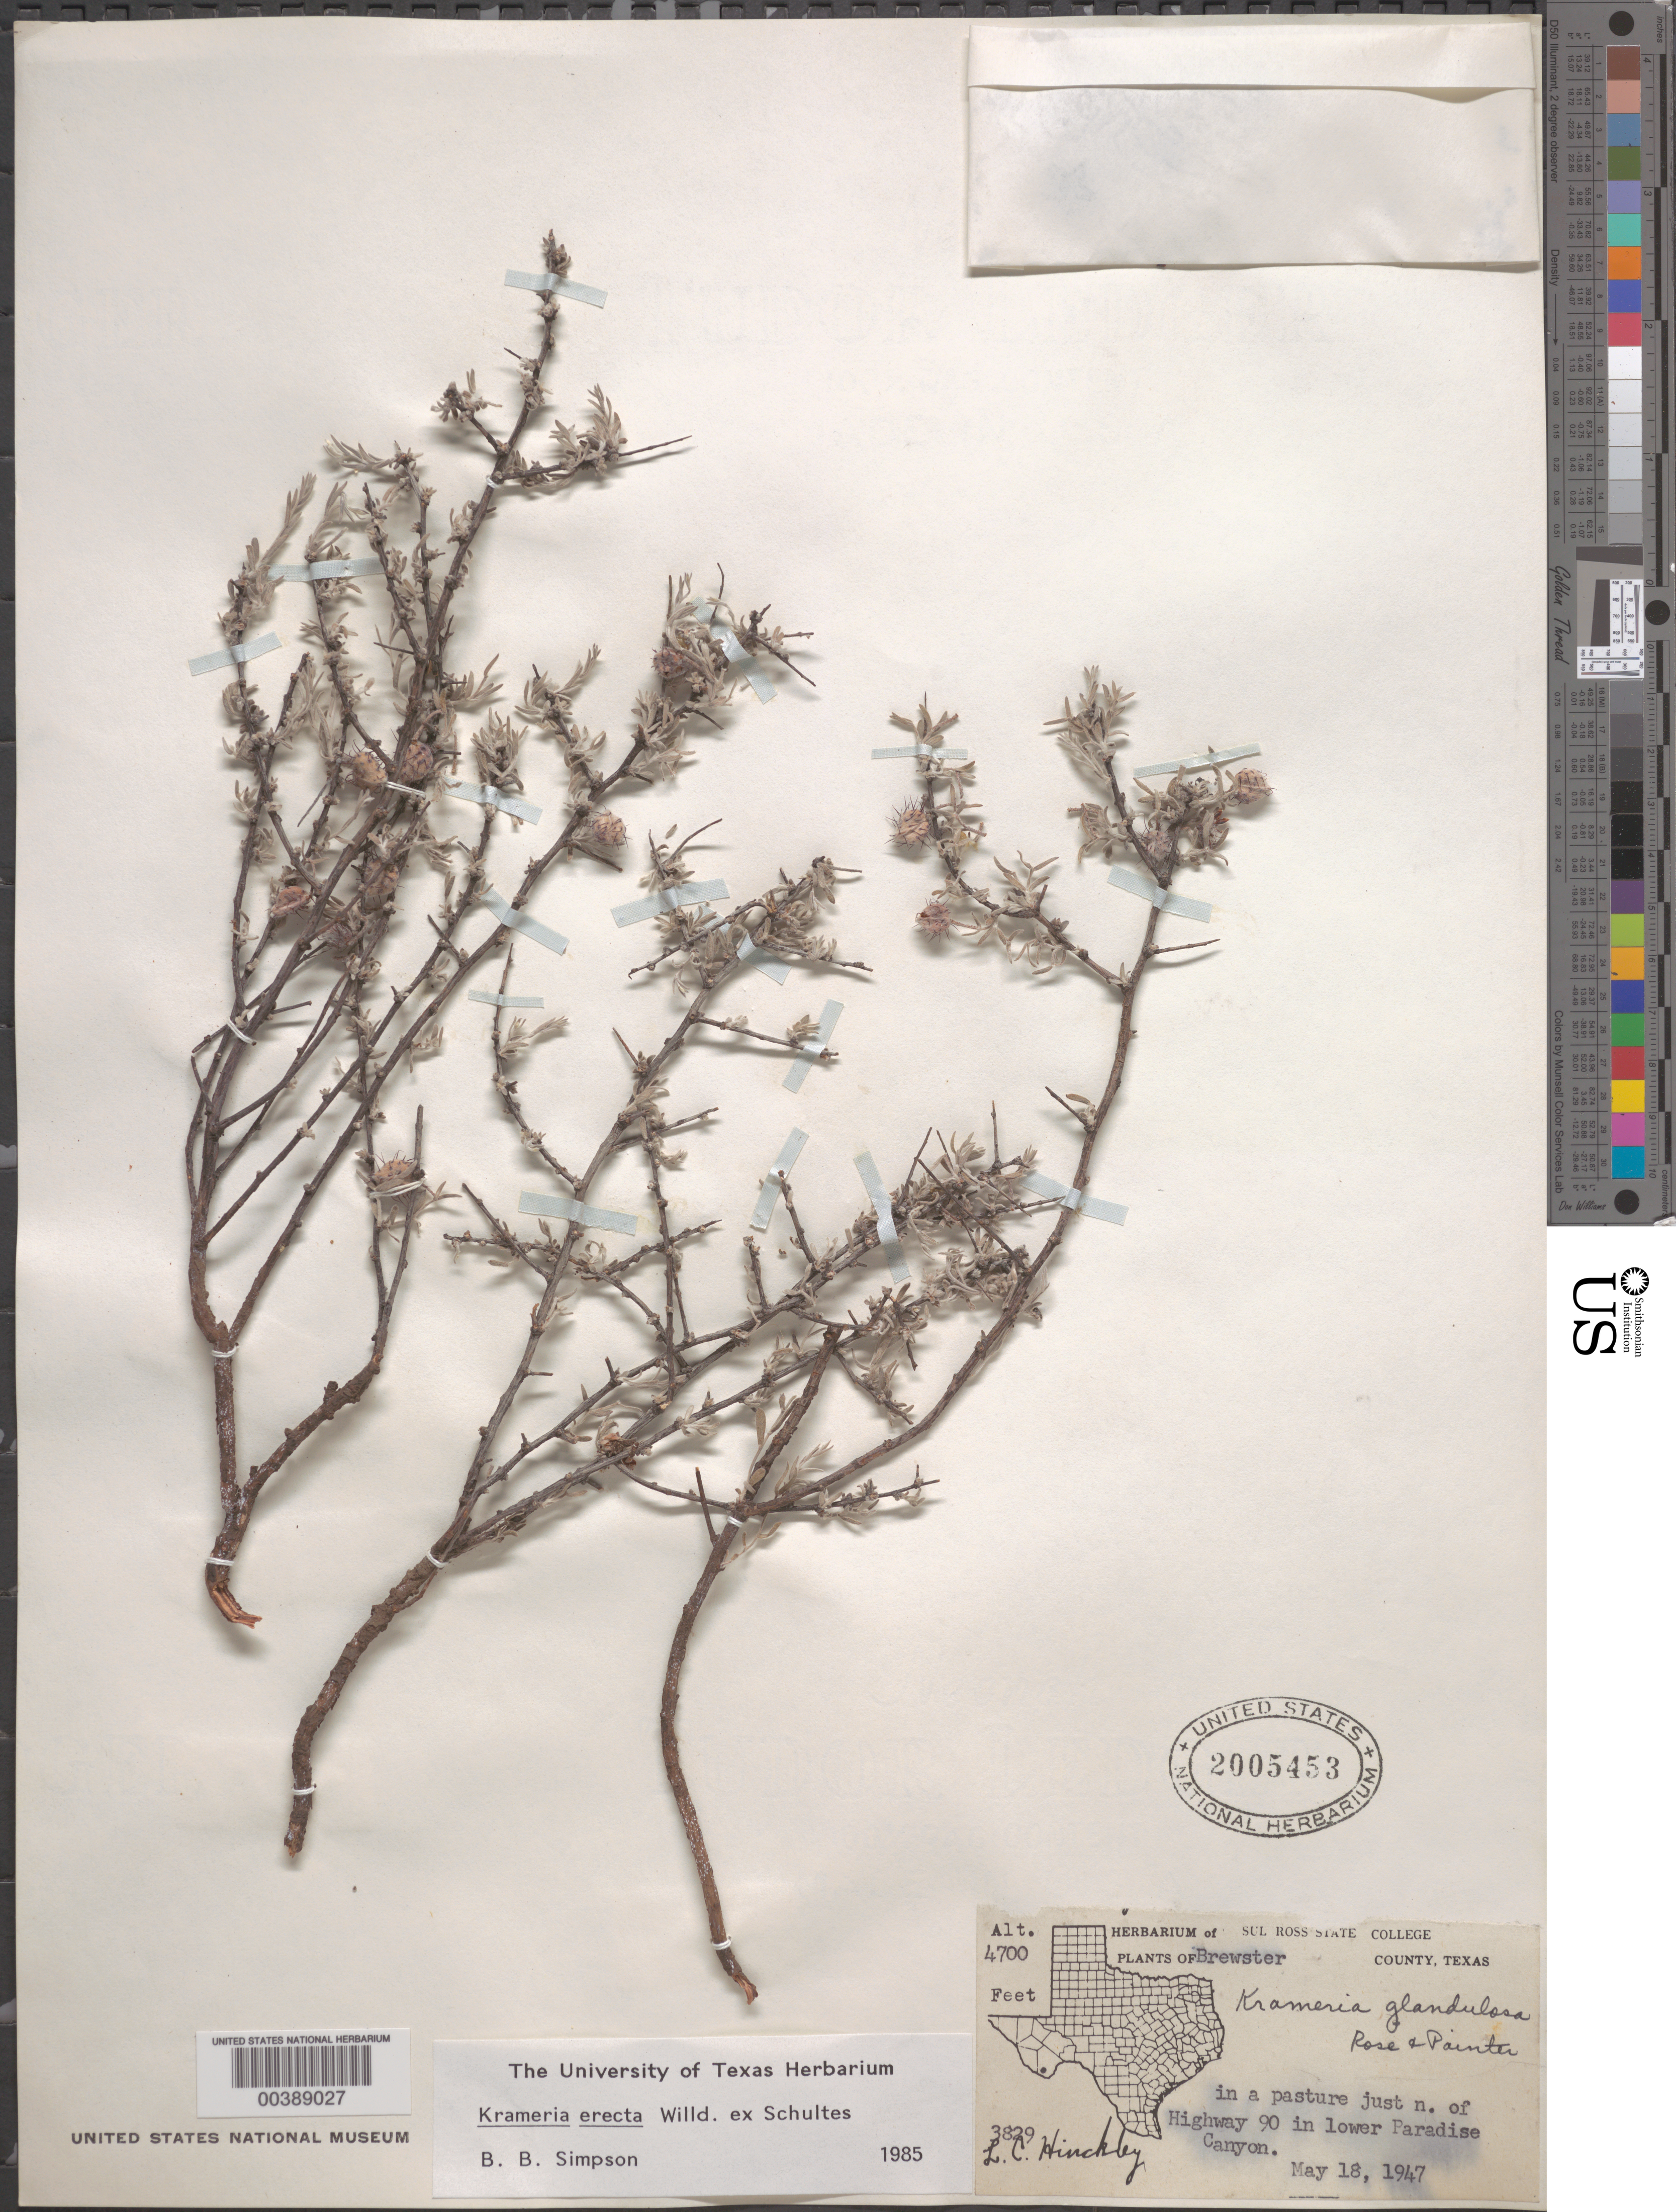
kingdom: Plantae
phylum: Tracheophyta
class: Magnoliopsida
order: Zygophyllales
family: Krameriaceae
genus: Krameria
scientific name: Krameria glandulosa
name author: Rose & J.H. Painter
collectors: L. Hinckley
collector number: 3829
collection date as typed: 18 May 1947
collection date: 1947-05-18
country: United States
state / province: Texas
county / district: Brewster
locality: Just n of highway 90 in lower paradise canyon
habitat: In a pasture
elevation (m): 1433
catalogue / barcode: US 2005453